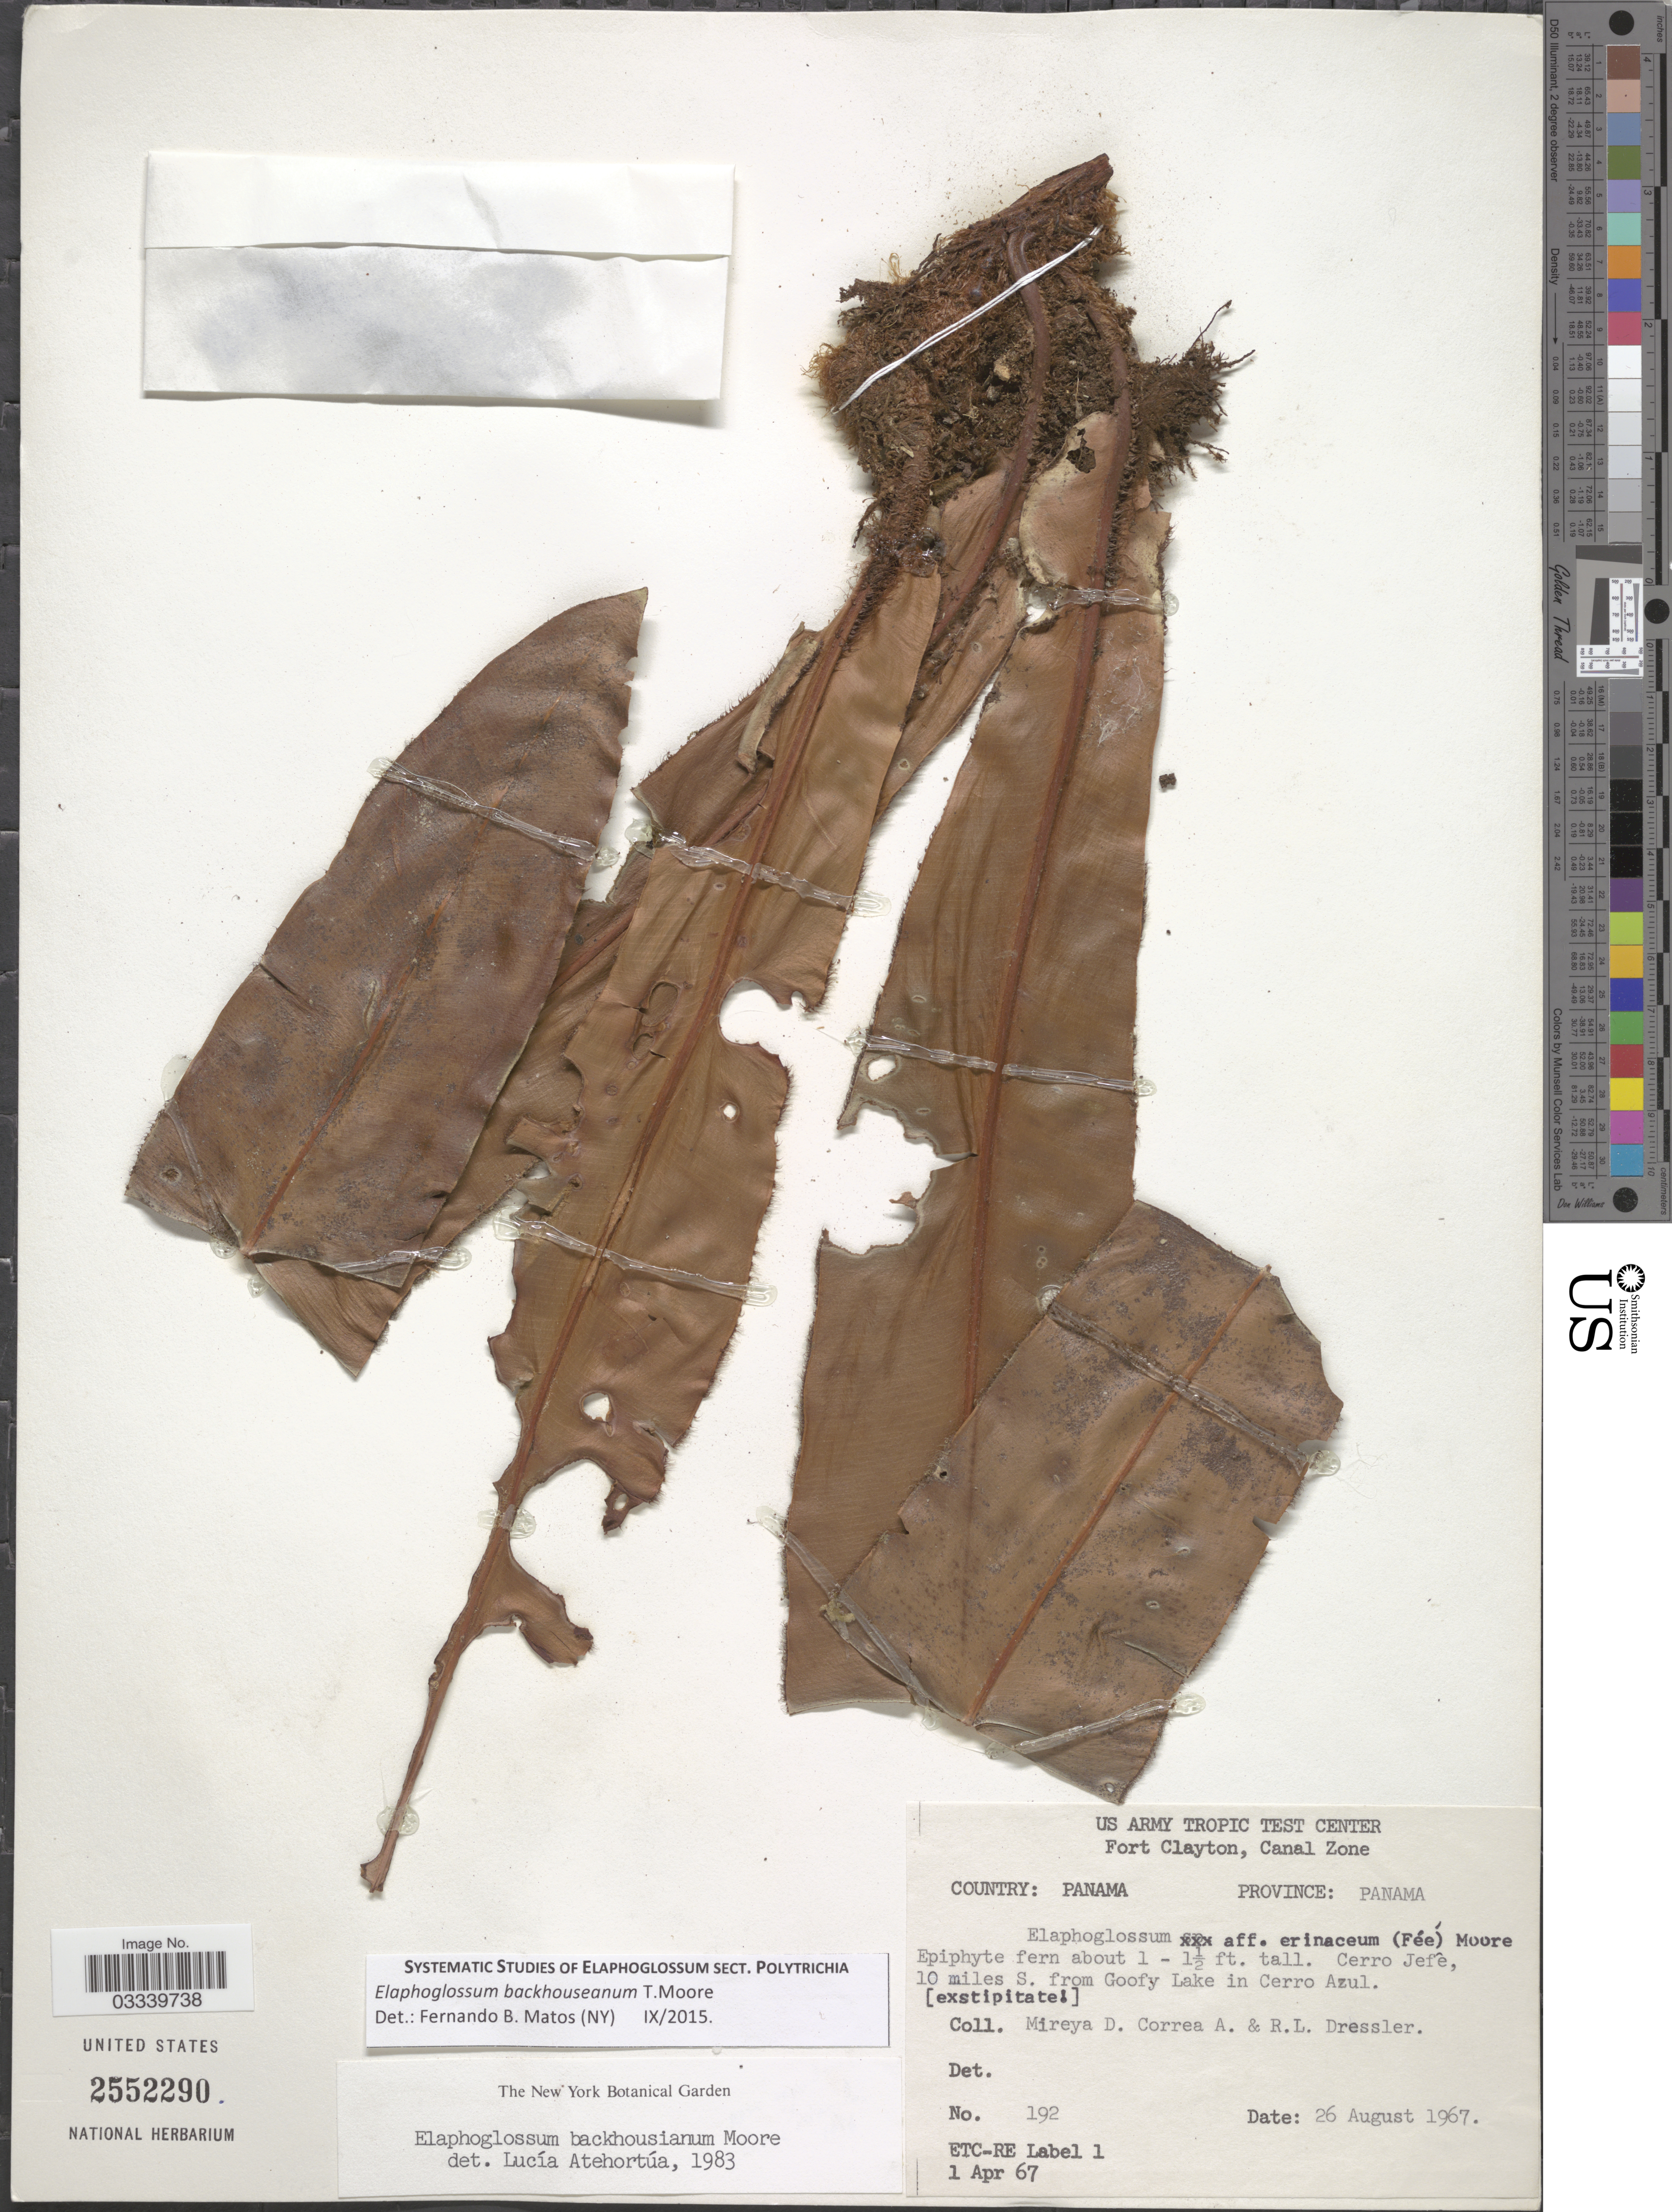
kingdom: Plantae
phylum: Tracheophyta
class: Polypodiopsida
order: Polypodiales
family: Dryopteridaceae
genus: Elaphoglossum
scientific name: Elaphoglossum backhouseanum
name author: T. Moore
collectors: M. D. Corrêa-A. & R. Dressler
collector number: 192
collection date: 1967-08-26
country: Panama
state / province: Panamá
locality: Cerro Jefe, 10 miles S. from Goofy Lake in Cerro Azul.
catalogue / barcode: US 2552290